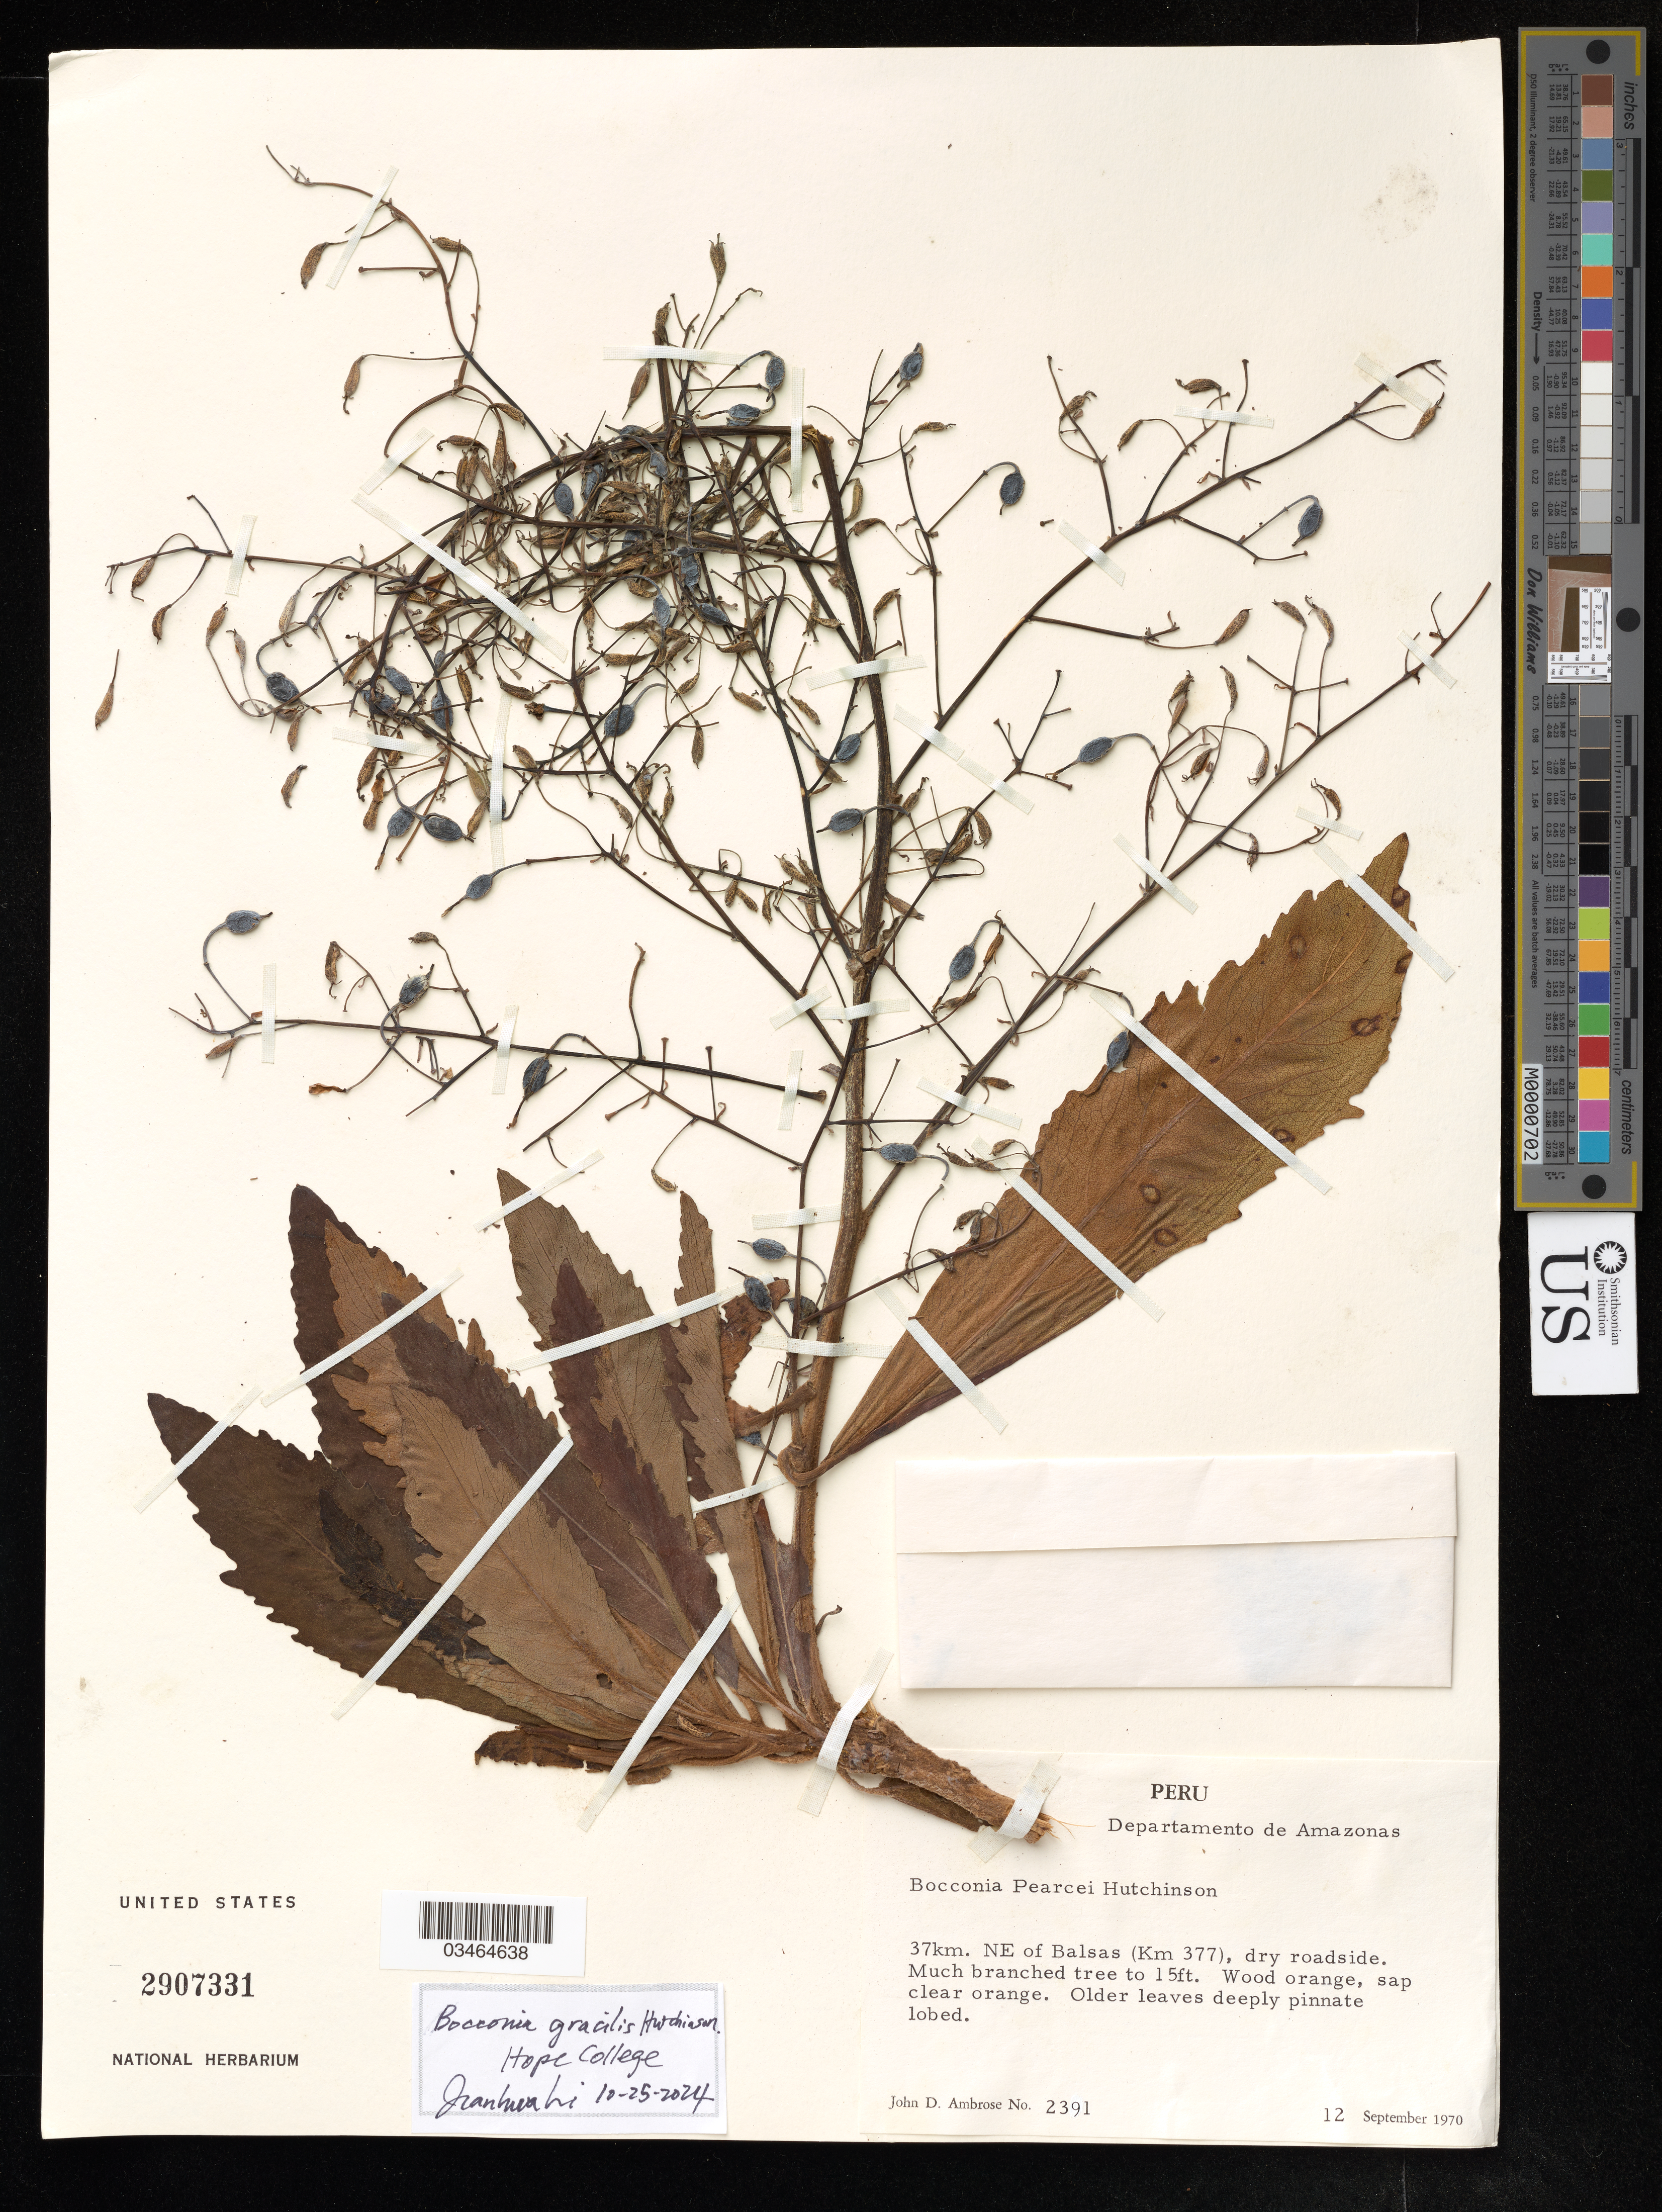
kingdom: Plantae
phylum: Tracheophyta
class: Magnoliopsida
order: Ranunculales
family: Papaveraceae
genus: Bocconia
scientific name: Bocconia gracilis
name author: Hutch.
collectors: J. D. Ambrose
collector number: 2391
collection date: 1970-09-12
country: Peru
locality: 37km, NE of Balsas (Km 377), dry roadside, much branched tree to 15 ft.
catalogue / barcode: US 2907331